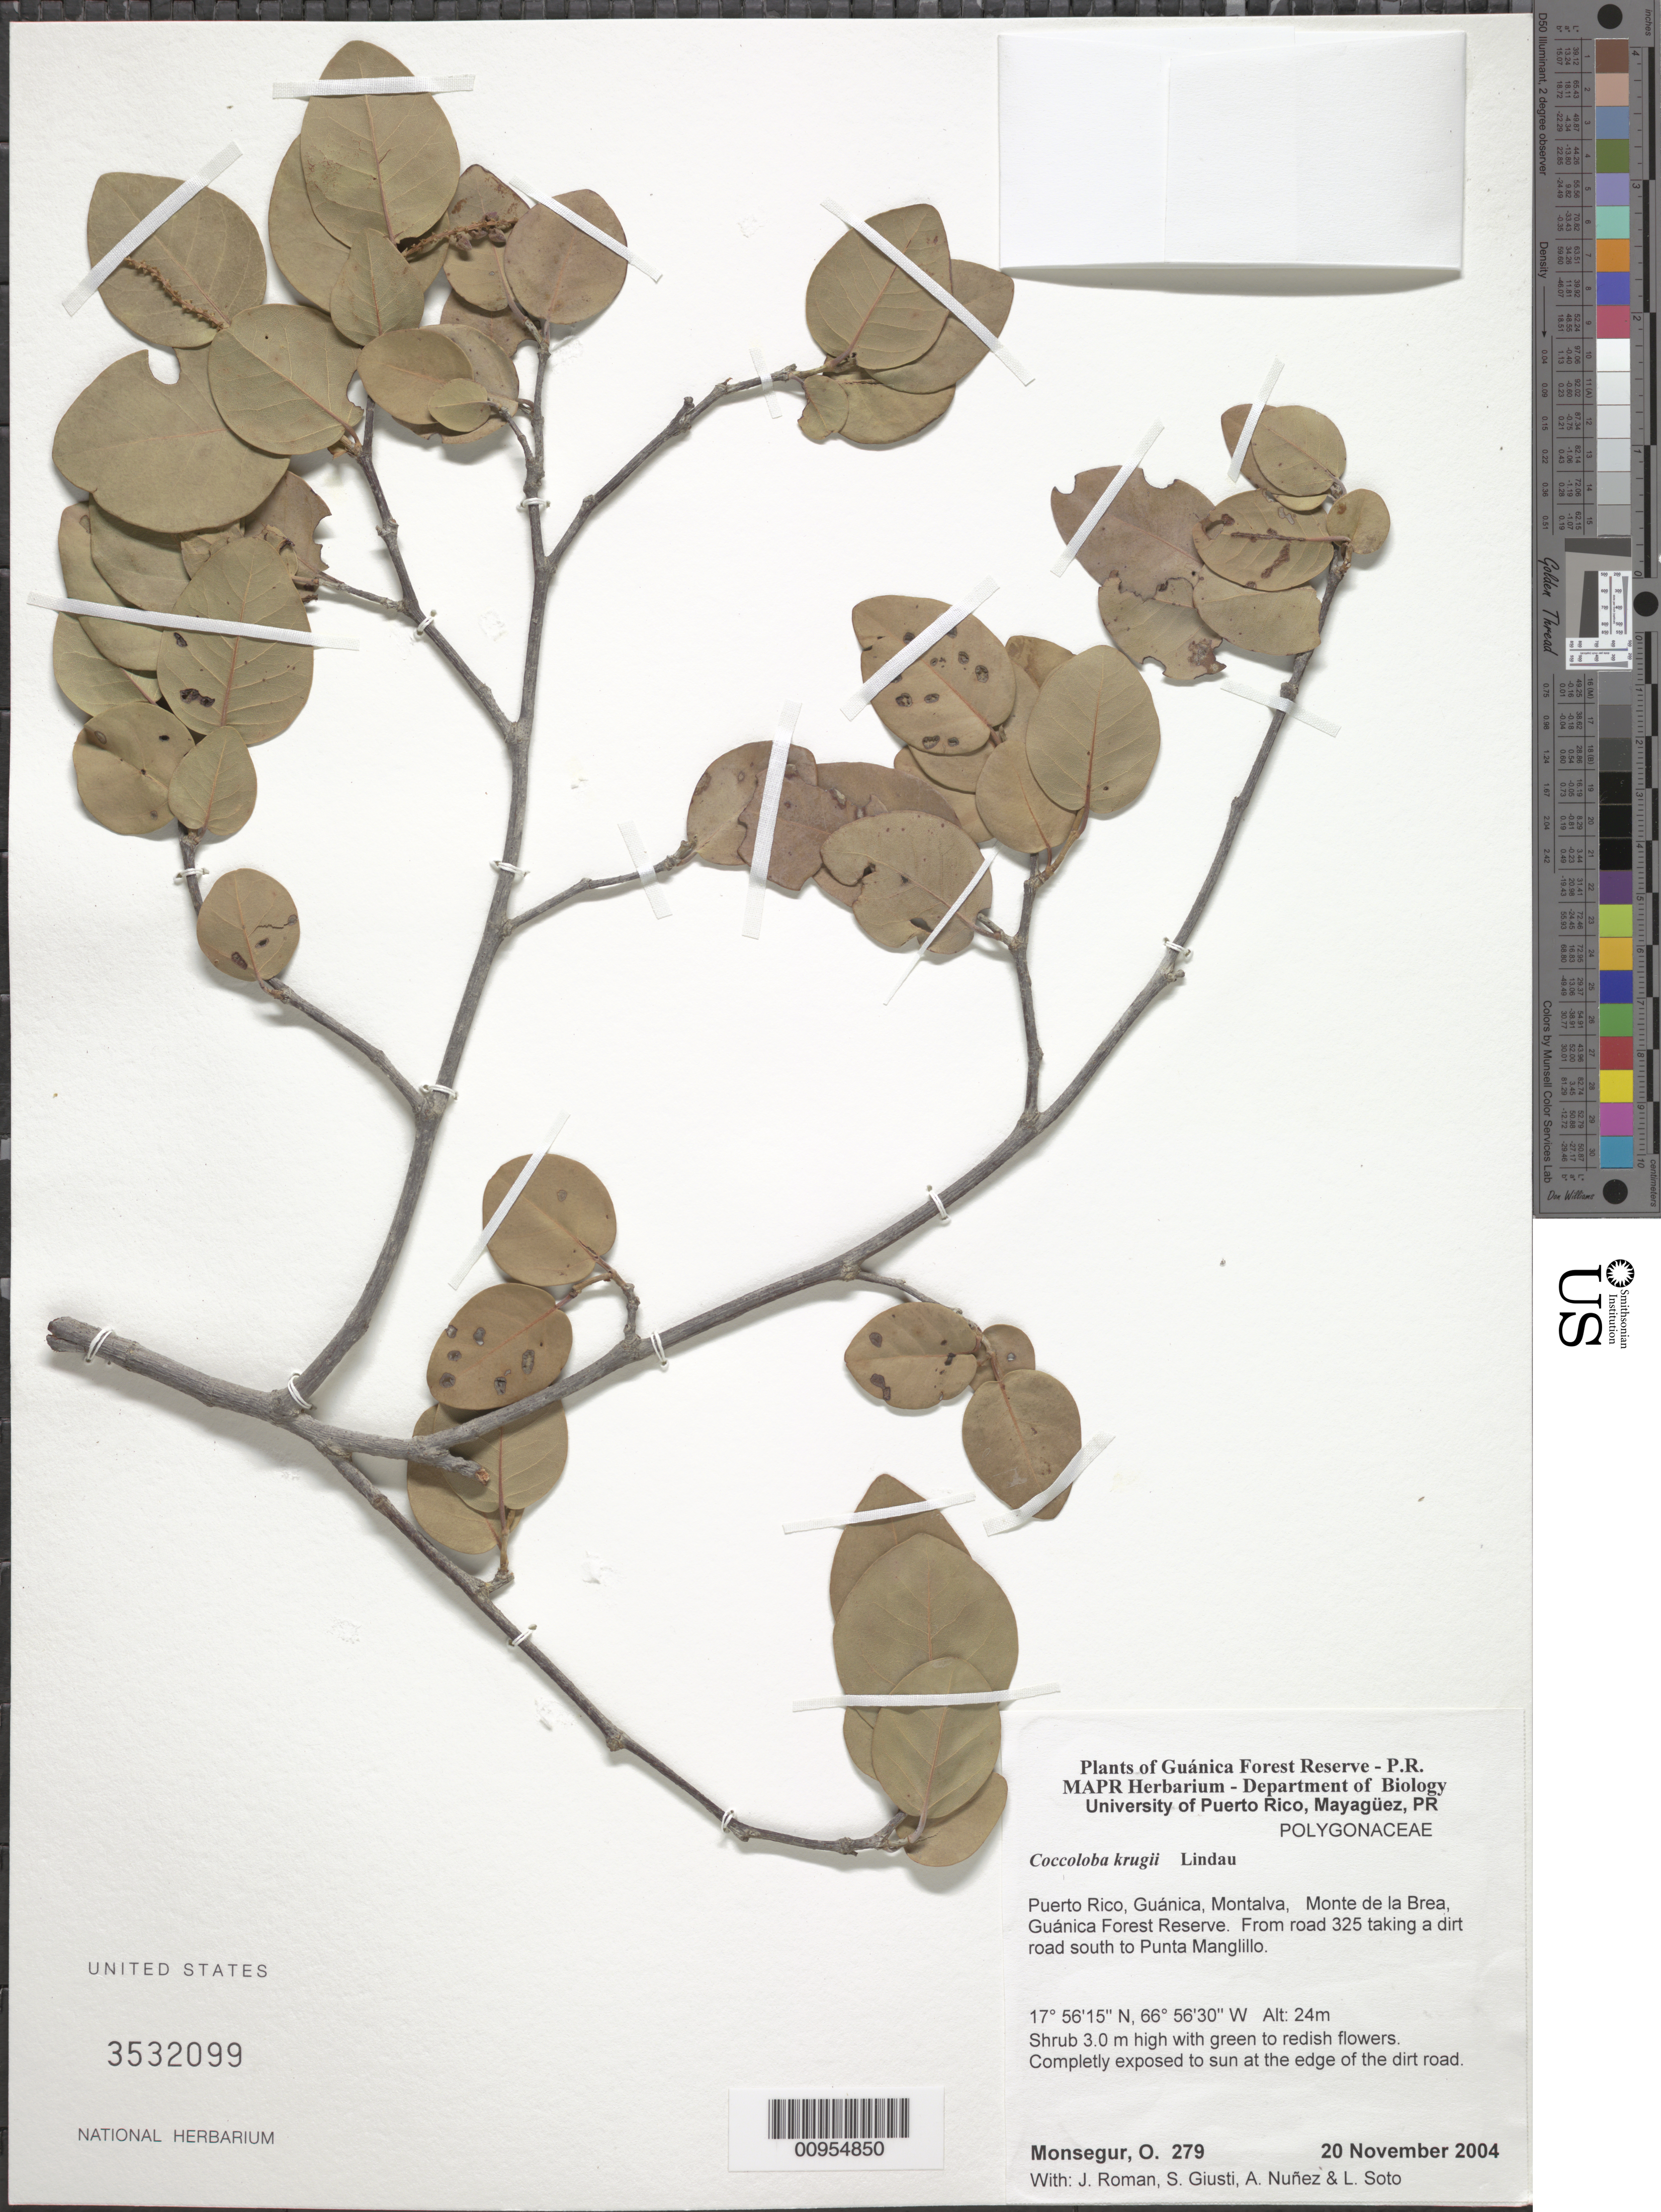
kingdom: Plantae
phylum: Tracheophyta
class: Magnoliopsida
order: Caryophyllales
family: Polygonaceae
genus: Coccoloba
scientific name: Coccoloba krugii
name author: Lindau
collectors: O. Monsegur, J. Román, S. Giusti, A. Nuñez & L. Soto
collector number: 279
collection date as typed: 20 Nov 2004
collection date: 2004-11-20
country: Puerto Rico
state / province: Guánica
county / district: Montalva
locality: Guánica Forest Reserve. Monte de la Brea, from road 325 taking a dirt road south to Punta Manglillo.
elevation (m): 24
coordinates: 17.56148, 66.56296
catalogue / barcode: US 3532099